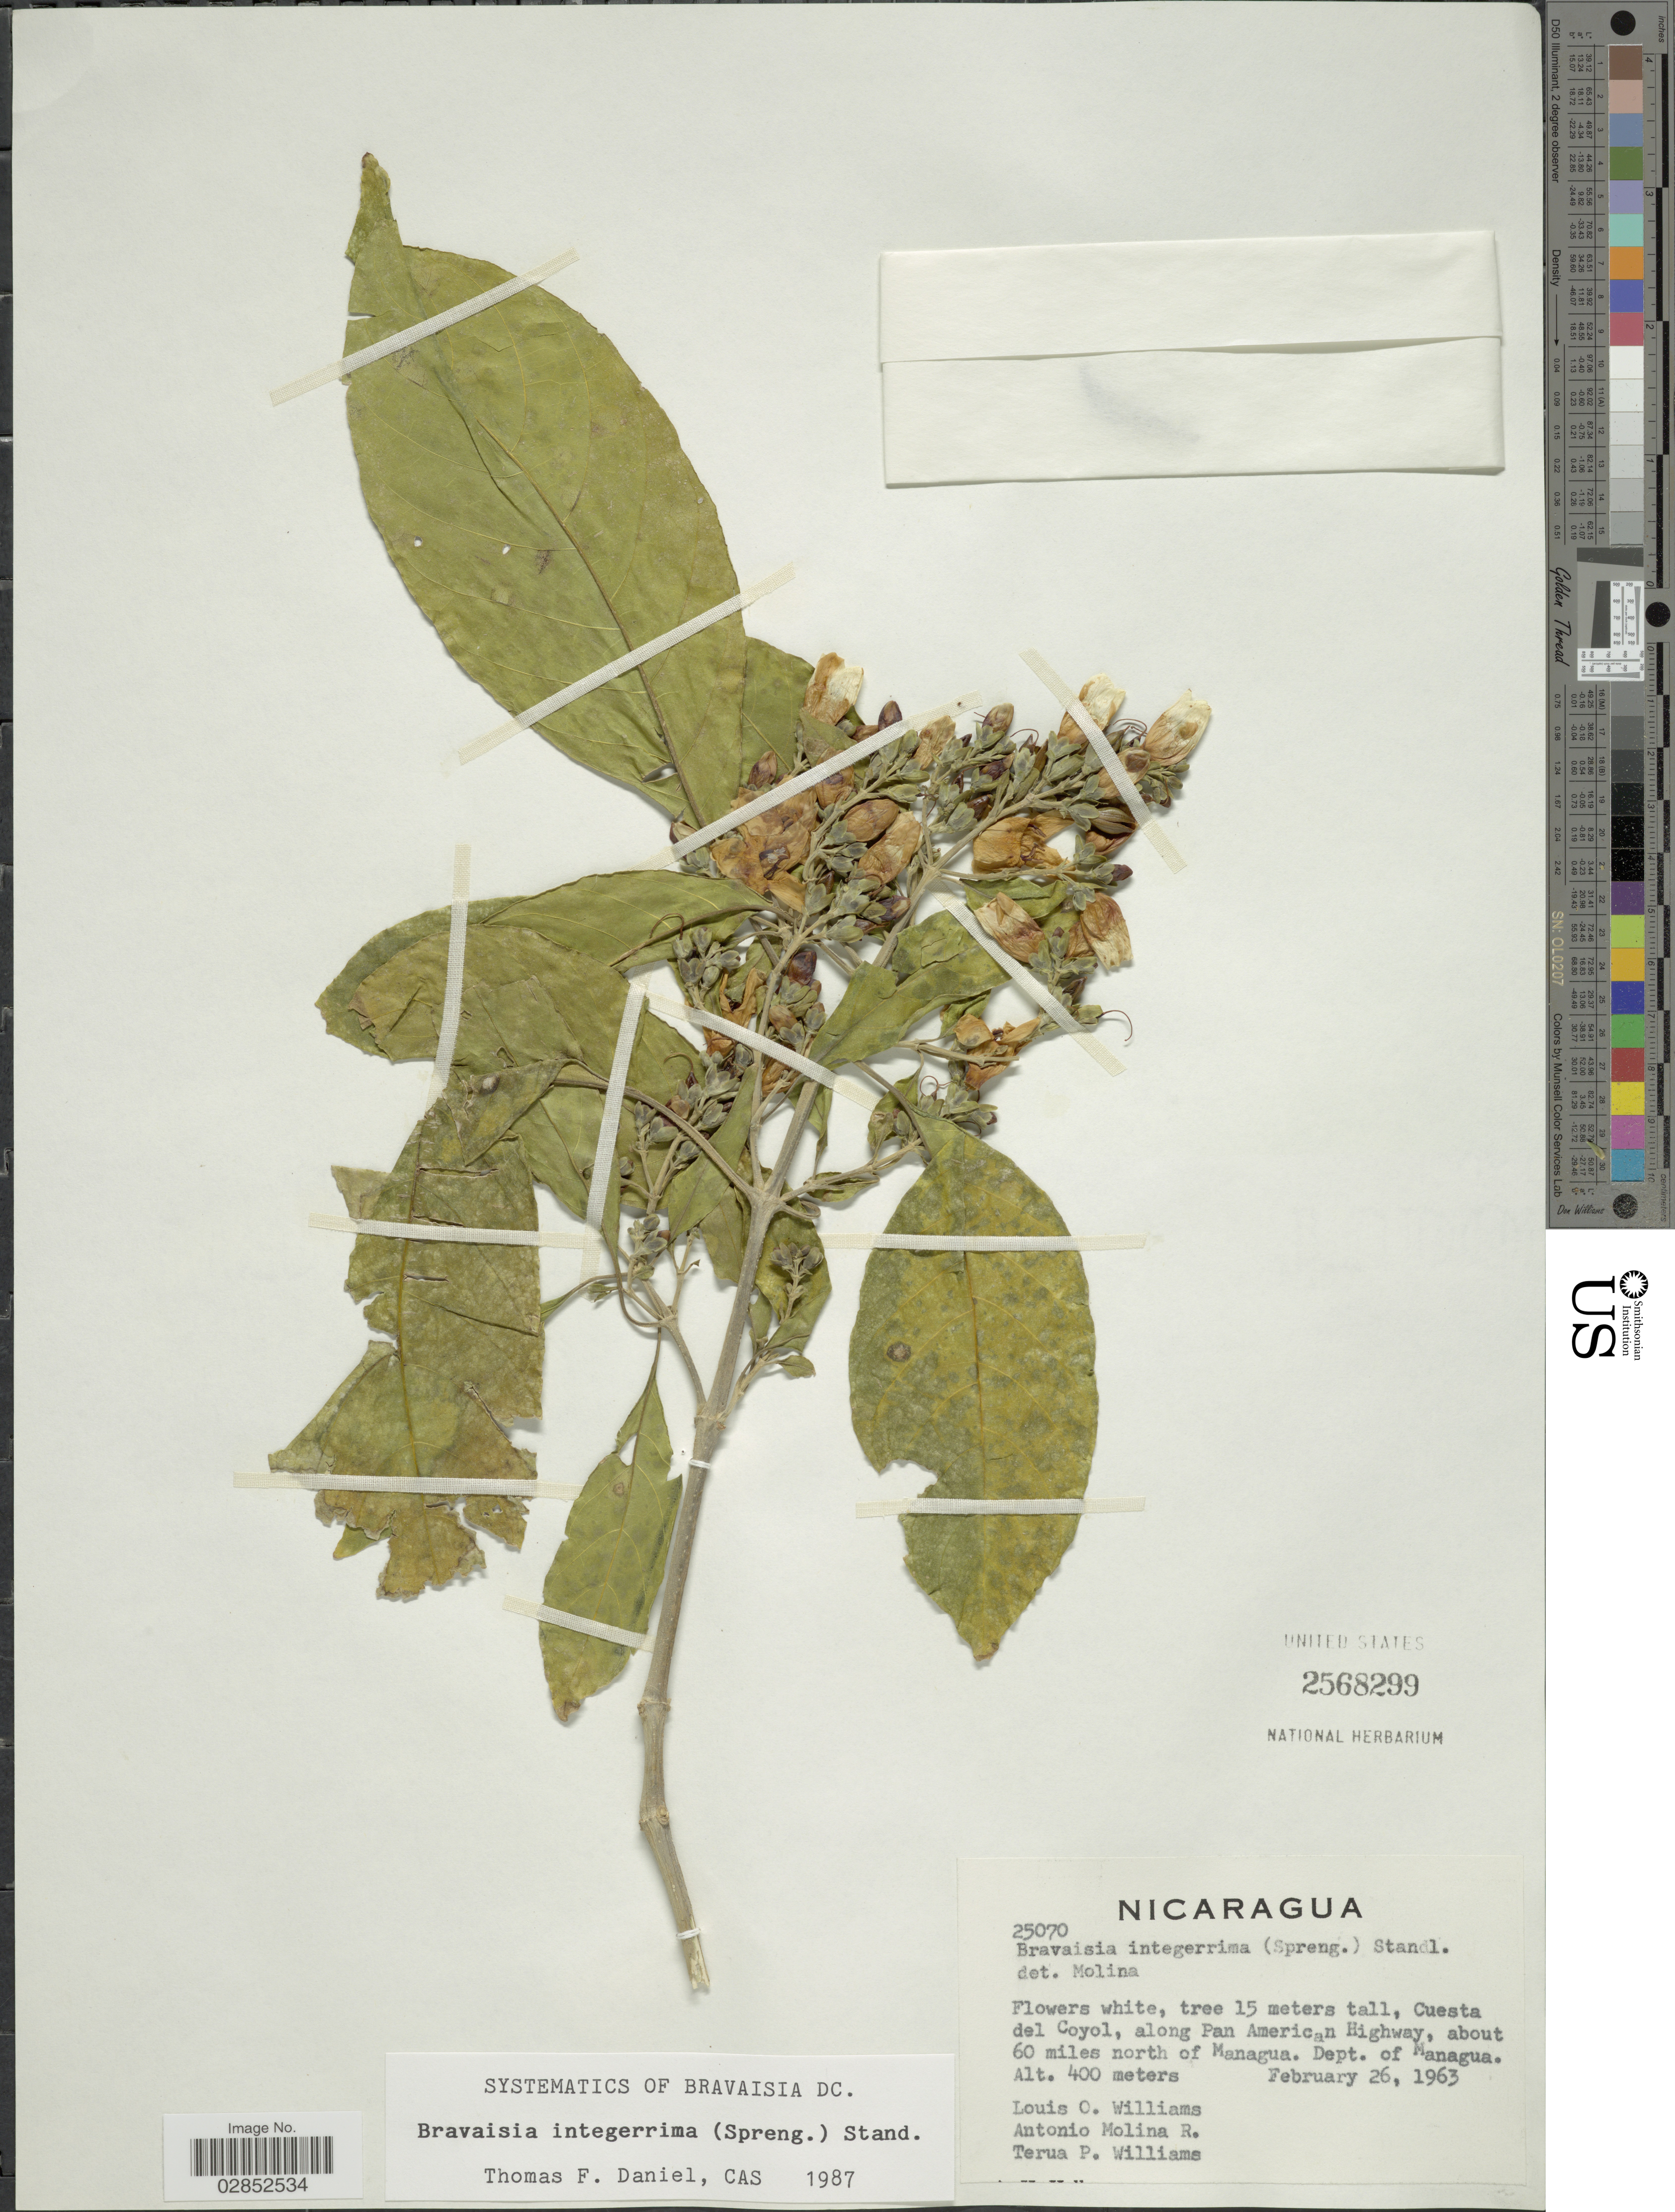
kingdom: Plantae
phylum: Tracheophyta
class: Magnoliopsida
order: Lamiales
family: Acanthaceae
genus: Bravaisia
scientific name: Bravaisia integerrima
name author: (Spreng.) Standl.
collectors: L. O. Williams, A. Molina R. & T. Williams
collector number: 25070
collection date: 1963-02-26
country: Nicaragua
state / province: Managua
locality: Cuesta del Coyol, along Pan American Highway, about 60 miles north of Managua. Dept. of Managua.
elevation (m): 400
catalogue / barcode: US 2568299